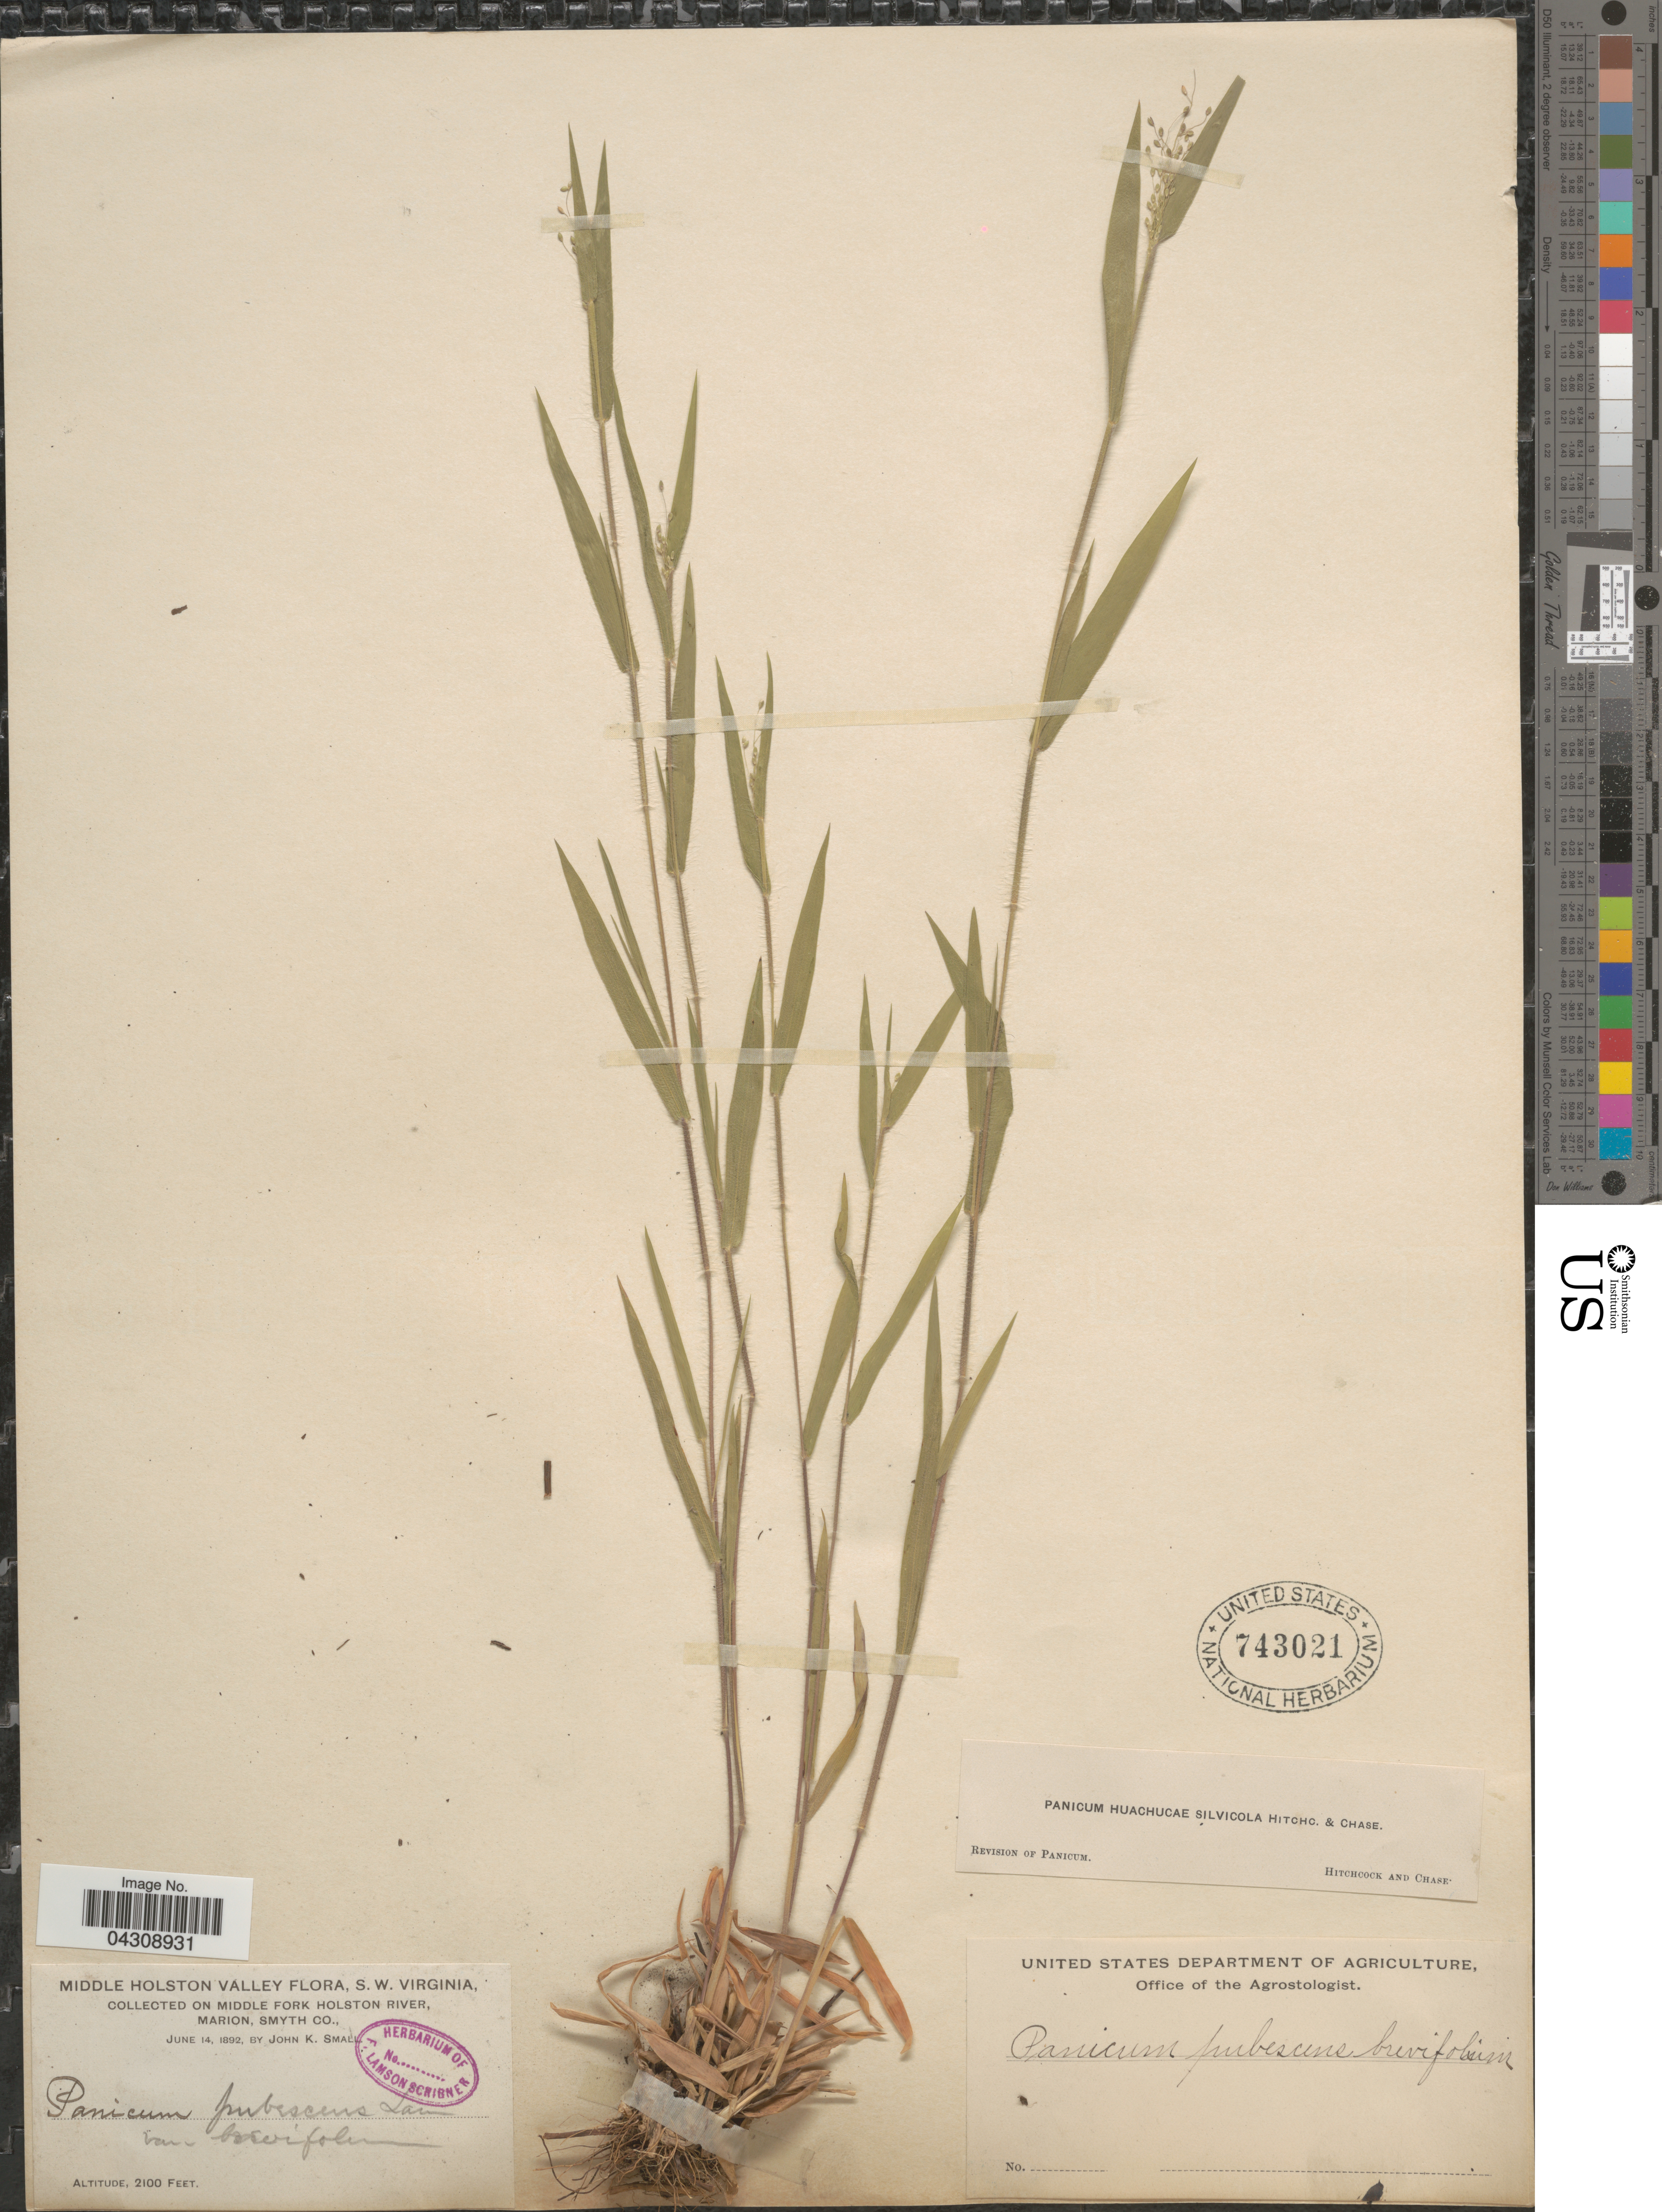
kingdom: Plantae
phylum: Tracheophyta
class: Liliopsida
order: Poales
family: Poaceae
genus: Dichanthelium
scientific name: Dichanthelium acuminatum var. acuminatum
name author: (Sw.) Gould & C.A. Clark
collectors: J. K. Small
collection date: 1892-06-14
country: United States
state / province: Virginia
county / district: Smyth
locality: Middle Holston Valley, S. W. Virginia. On Middle Fork Holston River, Marion, Smyth Co.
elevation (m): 640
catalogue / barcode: US 743021